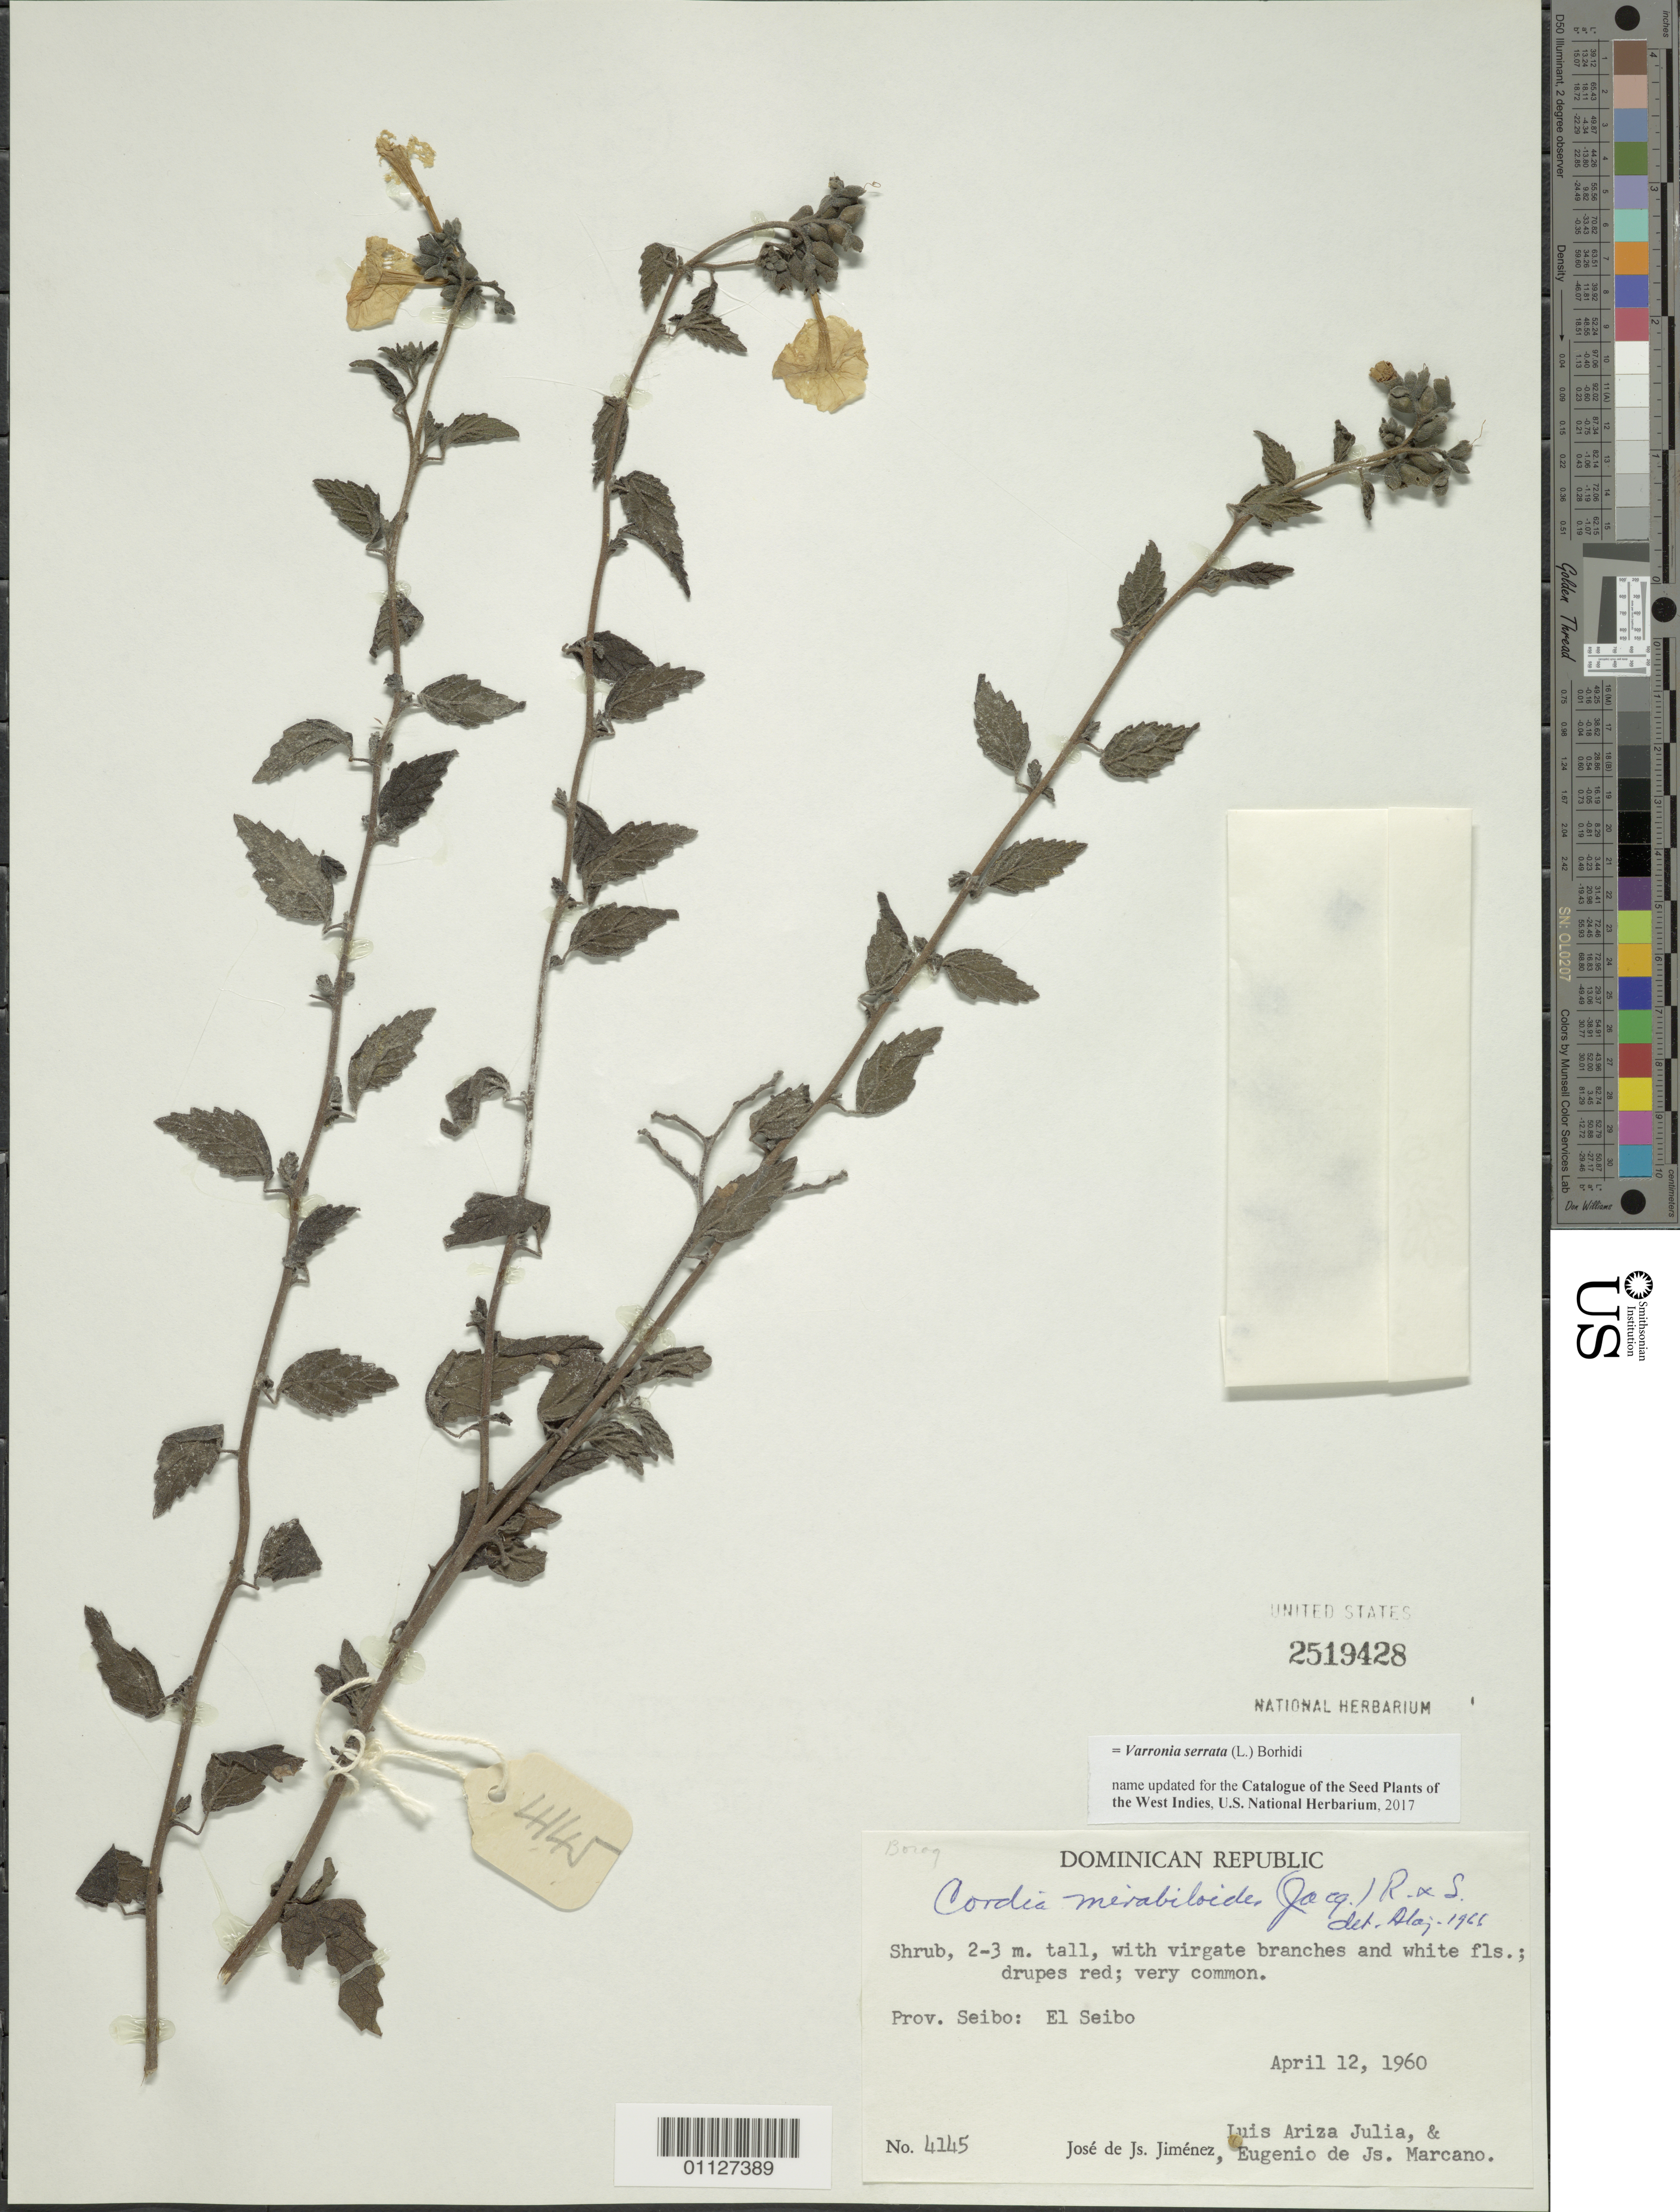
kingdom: Plantae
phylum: Tracheophyta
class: Magnoliopsida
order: Boraginales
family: Cordiaceae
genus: Varronia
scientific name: Varronia serrata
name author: (L.) Borhidi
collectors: J. J. Jiménez Almonte, L. Julia & E. J. Marcano F.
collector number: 4145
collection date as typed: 12 Apr 1960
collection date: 1960-04-12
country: Dominican Republic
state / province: El Seibo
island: Hispaniola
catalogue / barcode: US 2519428